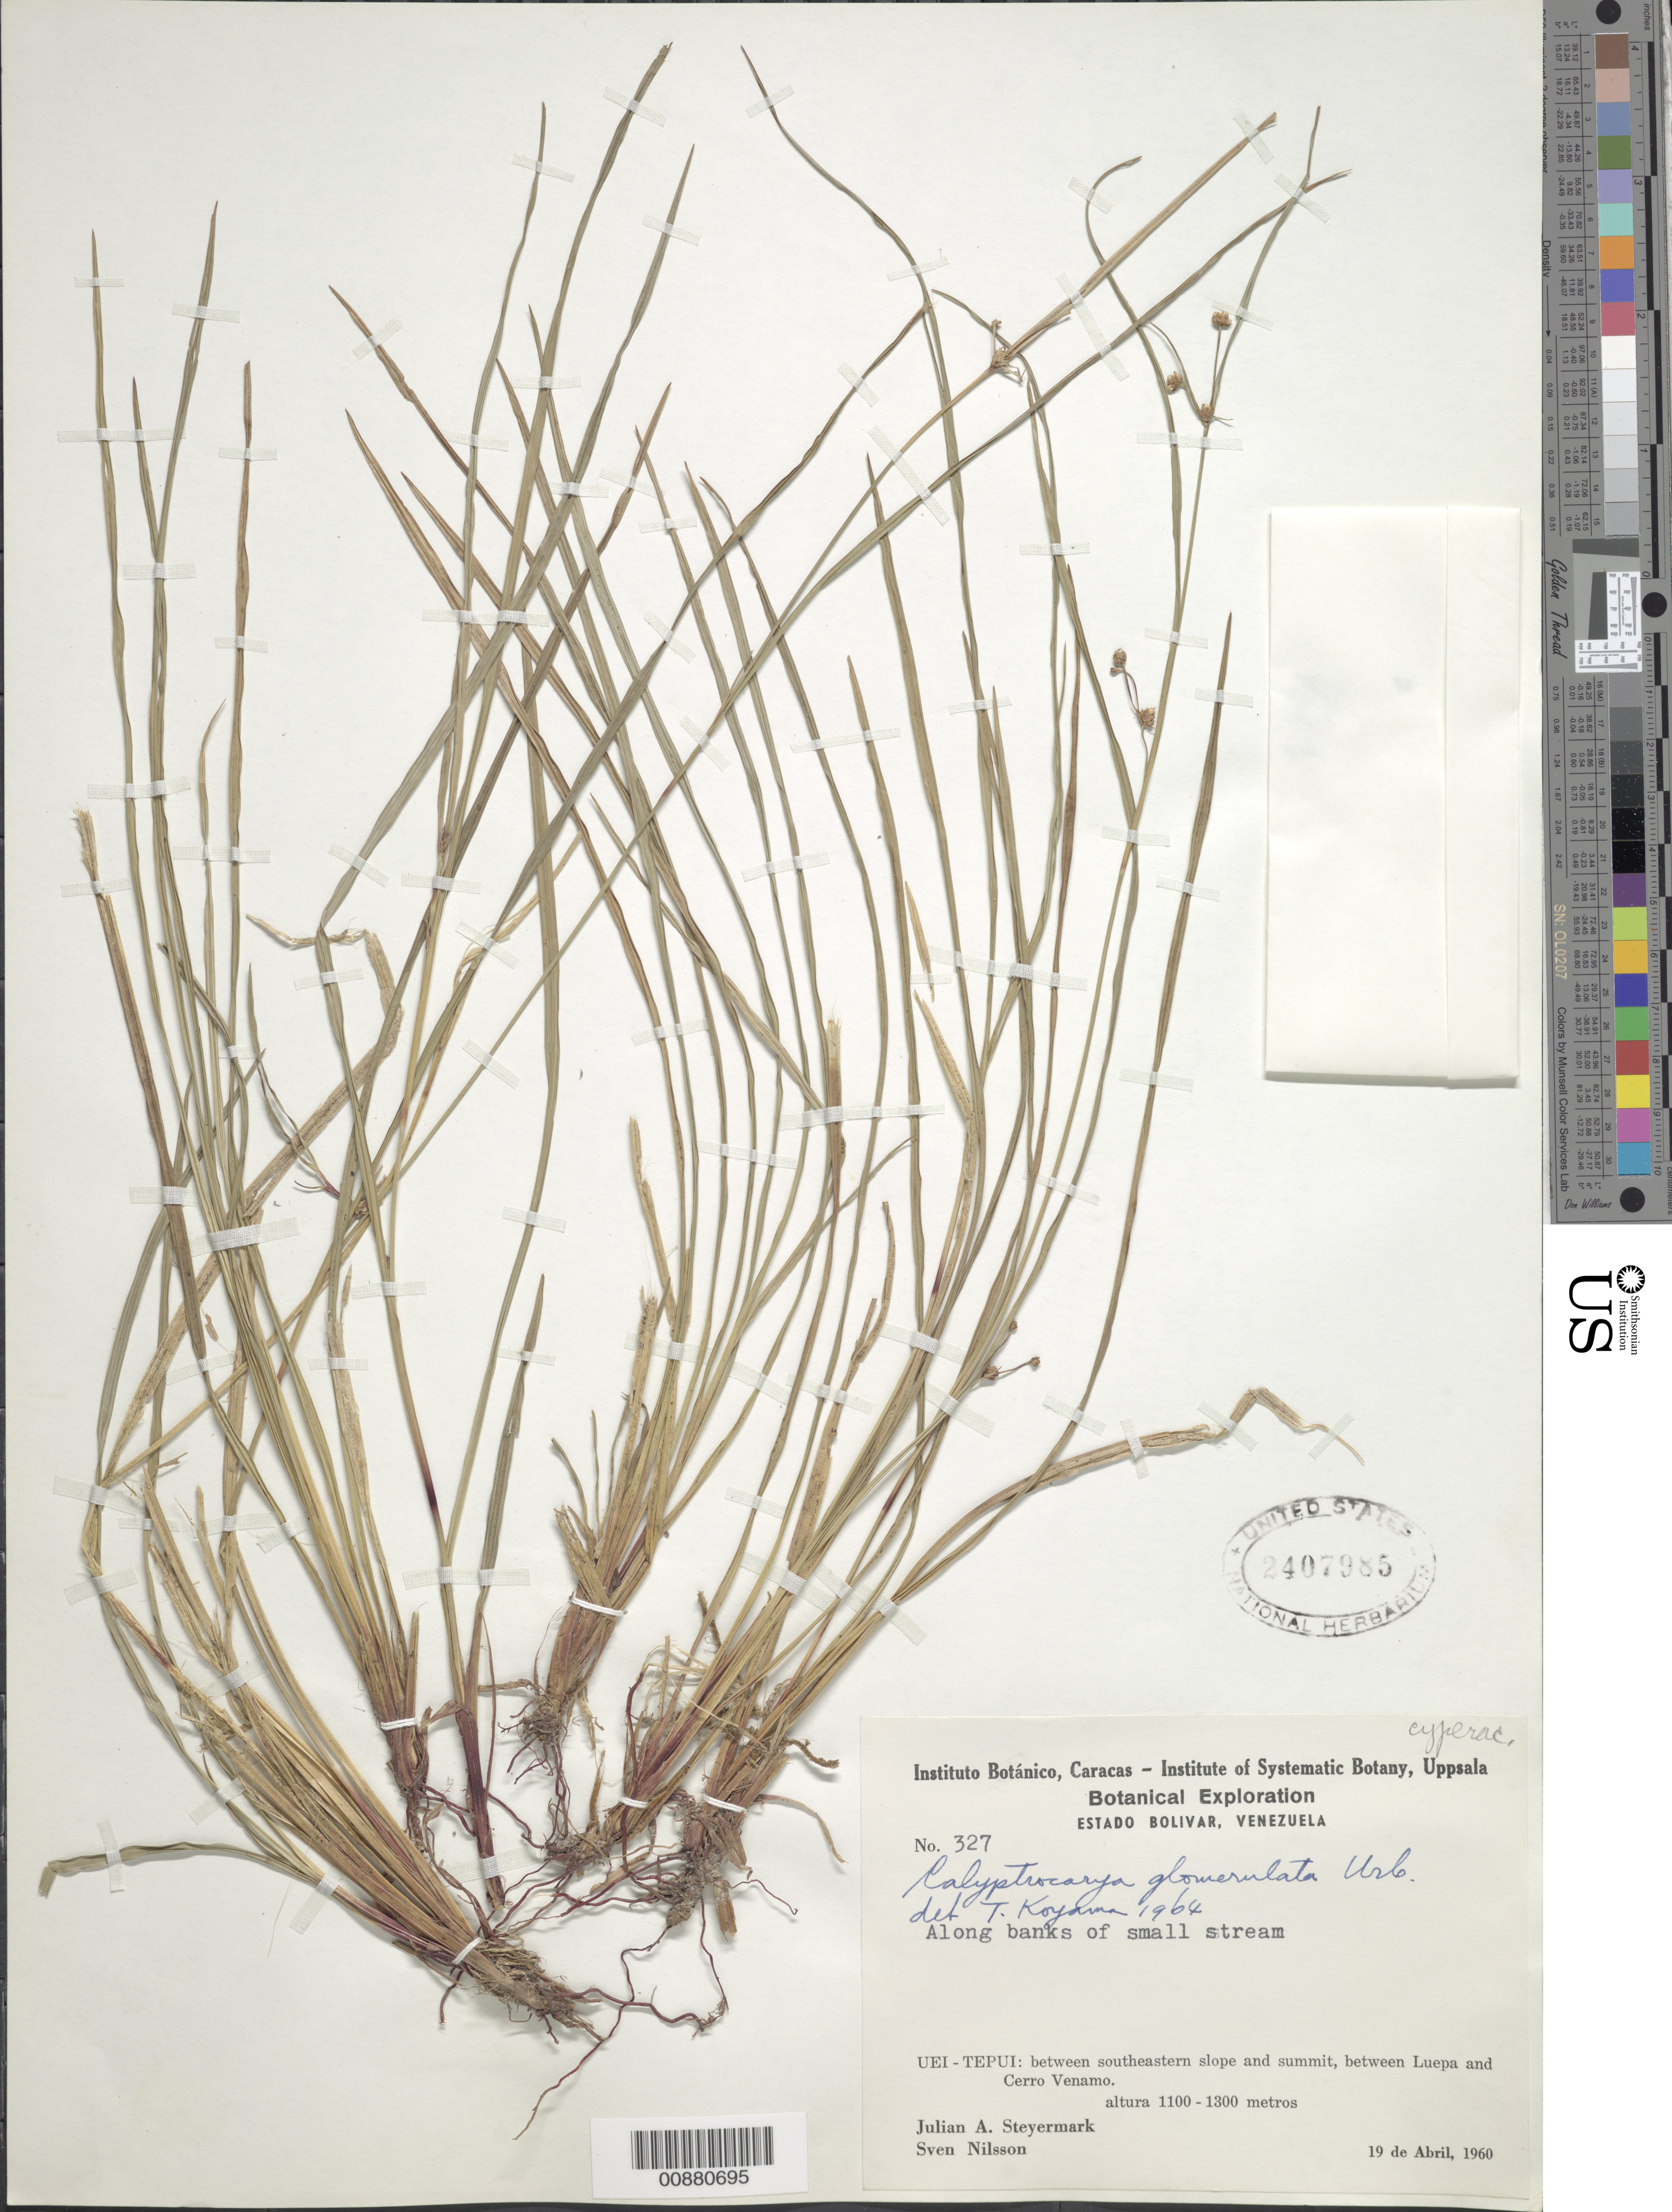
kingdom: Plantae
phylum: Tracheophyta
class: Liliopsida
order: Poales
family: Cyperaceae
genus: Calyptrocarya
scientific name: Calyptrocarya glomerulata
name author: (Brongn.) Urb.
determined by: Koyama, Tetsuo M.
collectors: J. Steyermark & S. Nilsson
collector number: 60 327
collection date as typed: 19-Apr-60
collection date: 1960-04-19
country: Venezuela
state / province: Bolívar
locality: Uei-tepuí, between Luepa and Cerro Venamo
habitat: Along banks of small streams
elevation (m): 1100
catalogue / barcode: US 2407985